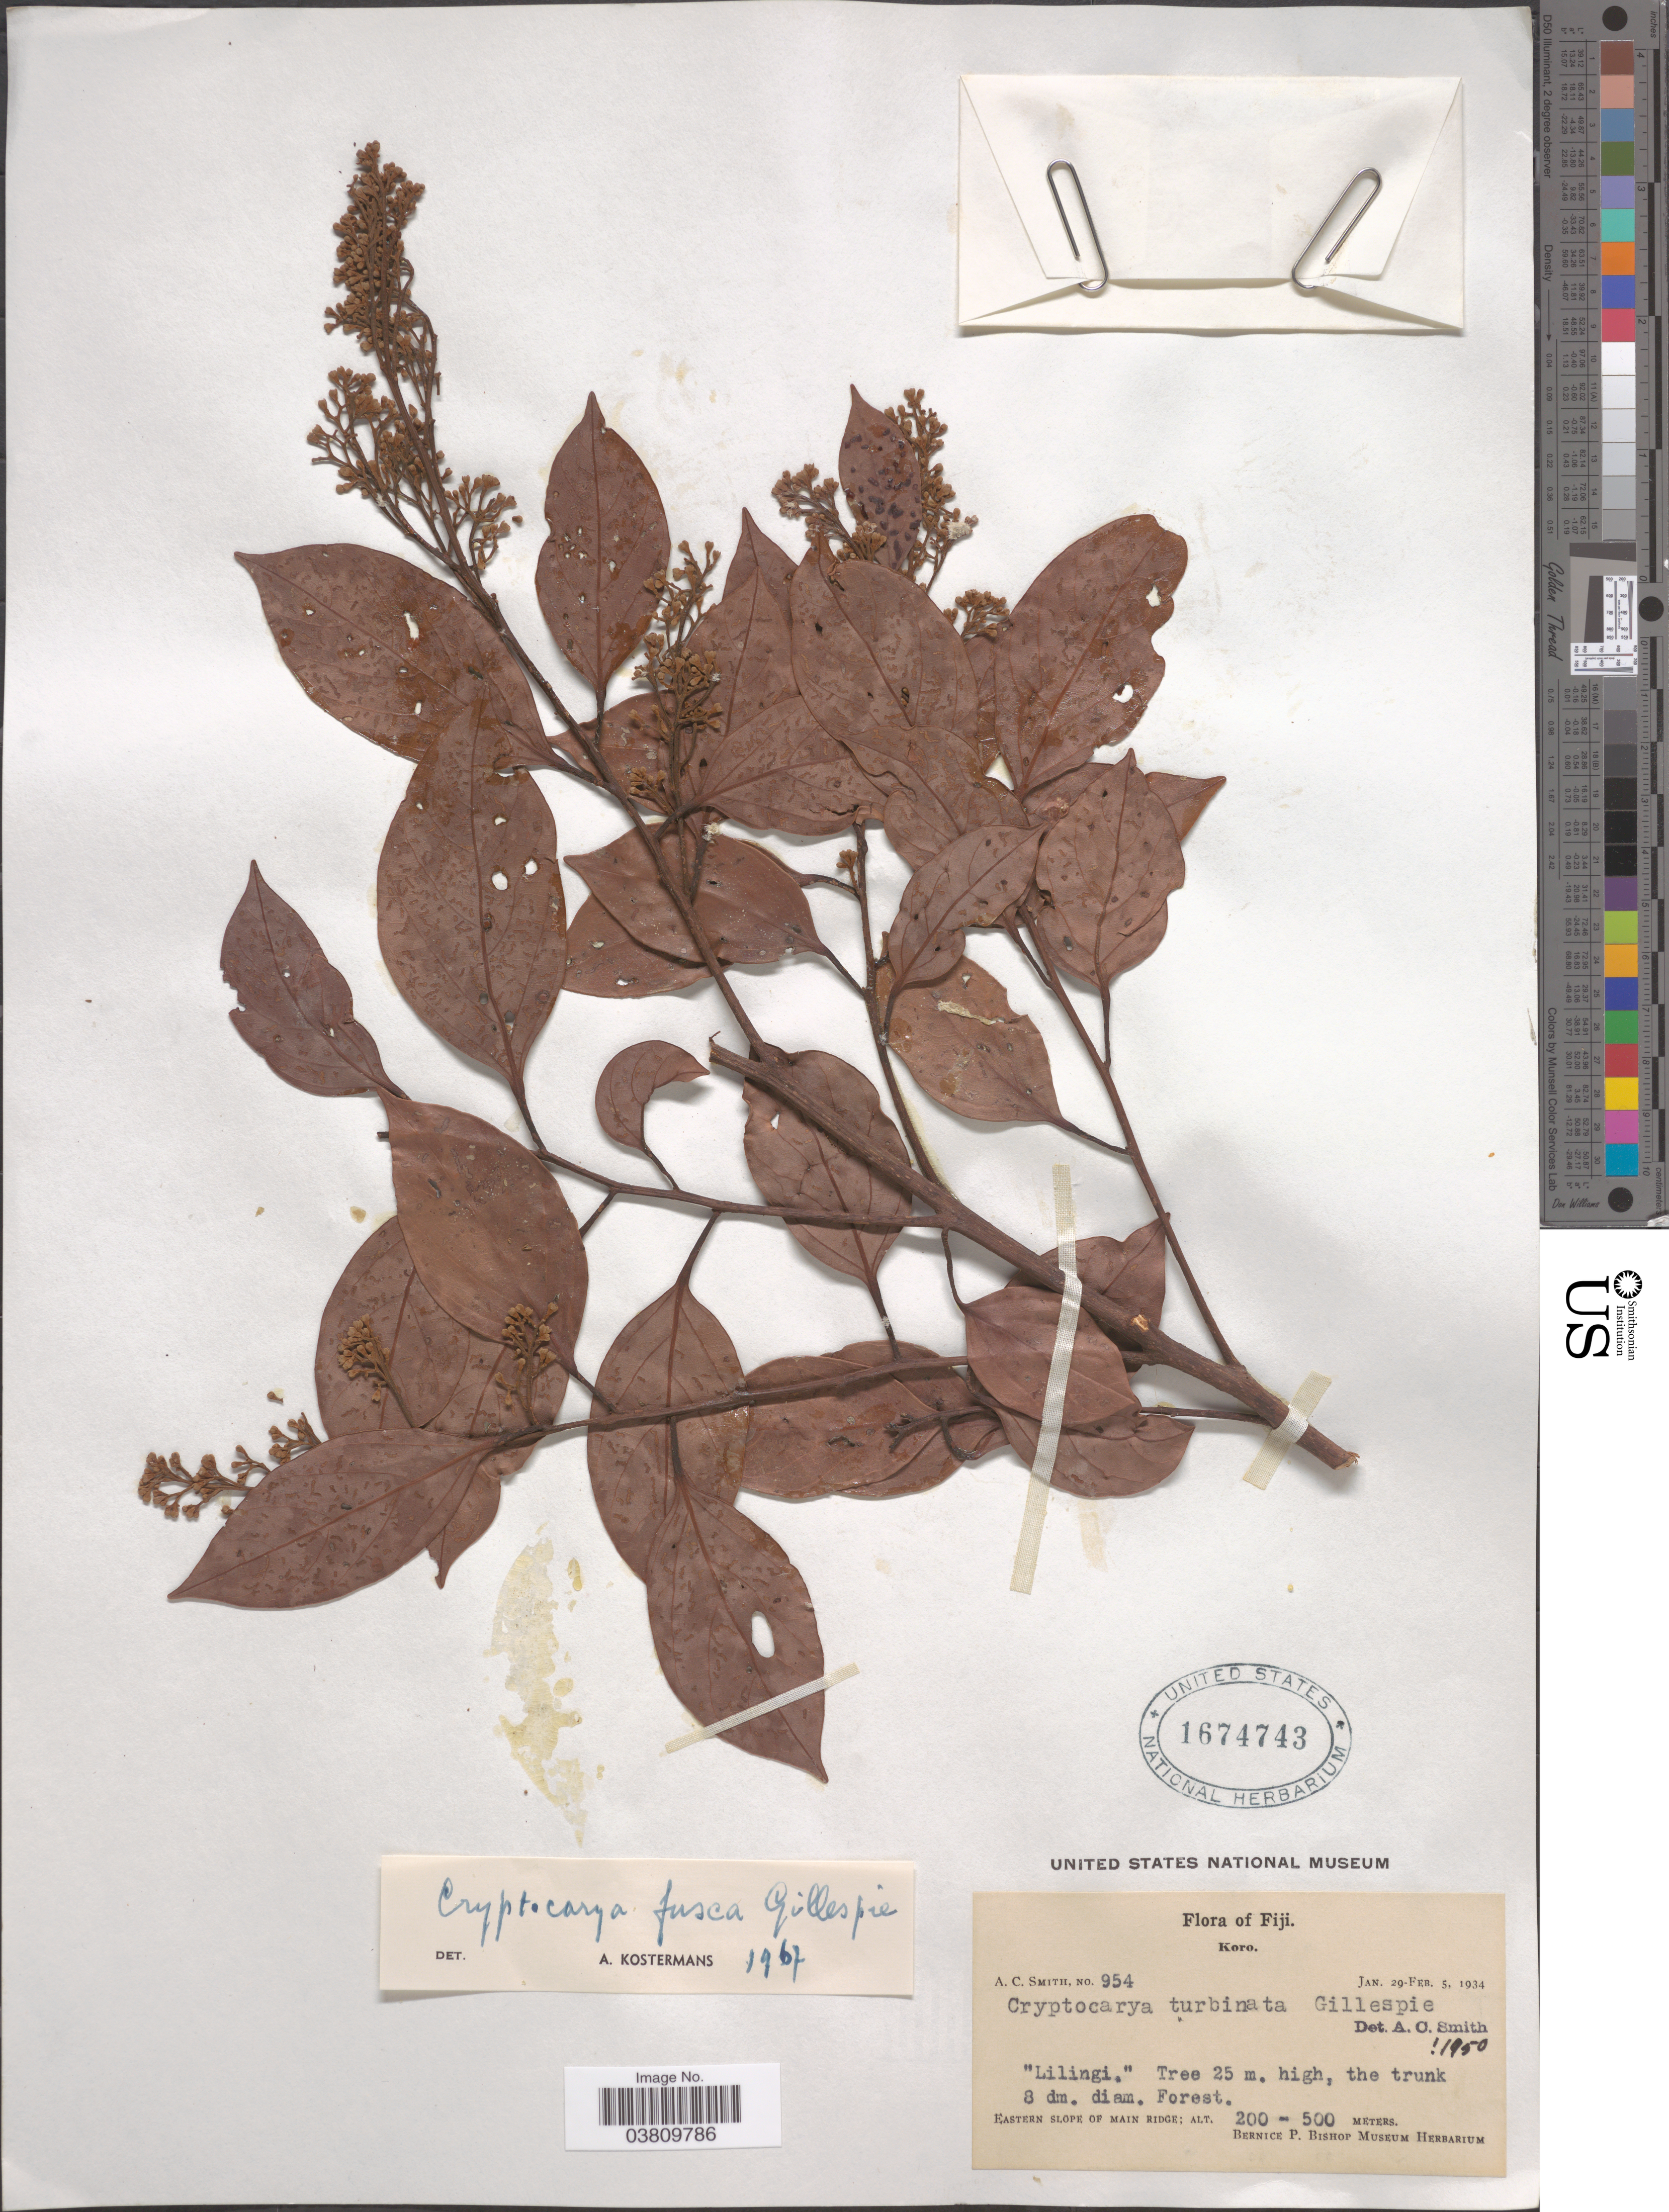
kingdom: Plantae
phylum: Tracheophyta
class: Magnoliopsida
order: Laurales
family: Lauraceae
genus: Cryptocarya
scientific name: Cryptocarya fusca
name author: Gillespie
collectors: A. C. Smith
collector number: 954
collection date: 1934-01-29/1934-02-05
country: Fiji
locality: Koro. Eastern slope of Main Ridge.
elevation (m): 200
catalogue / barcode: US 1674743